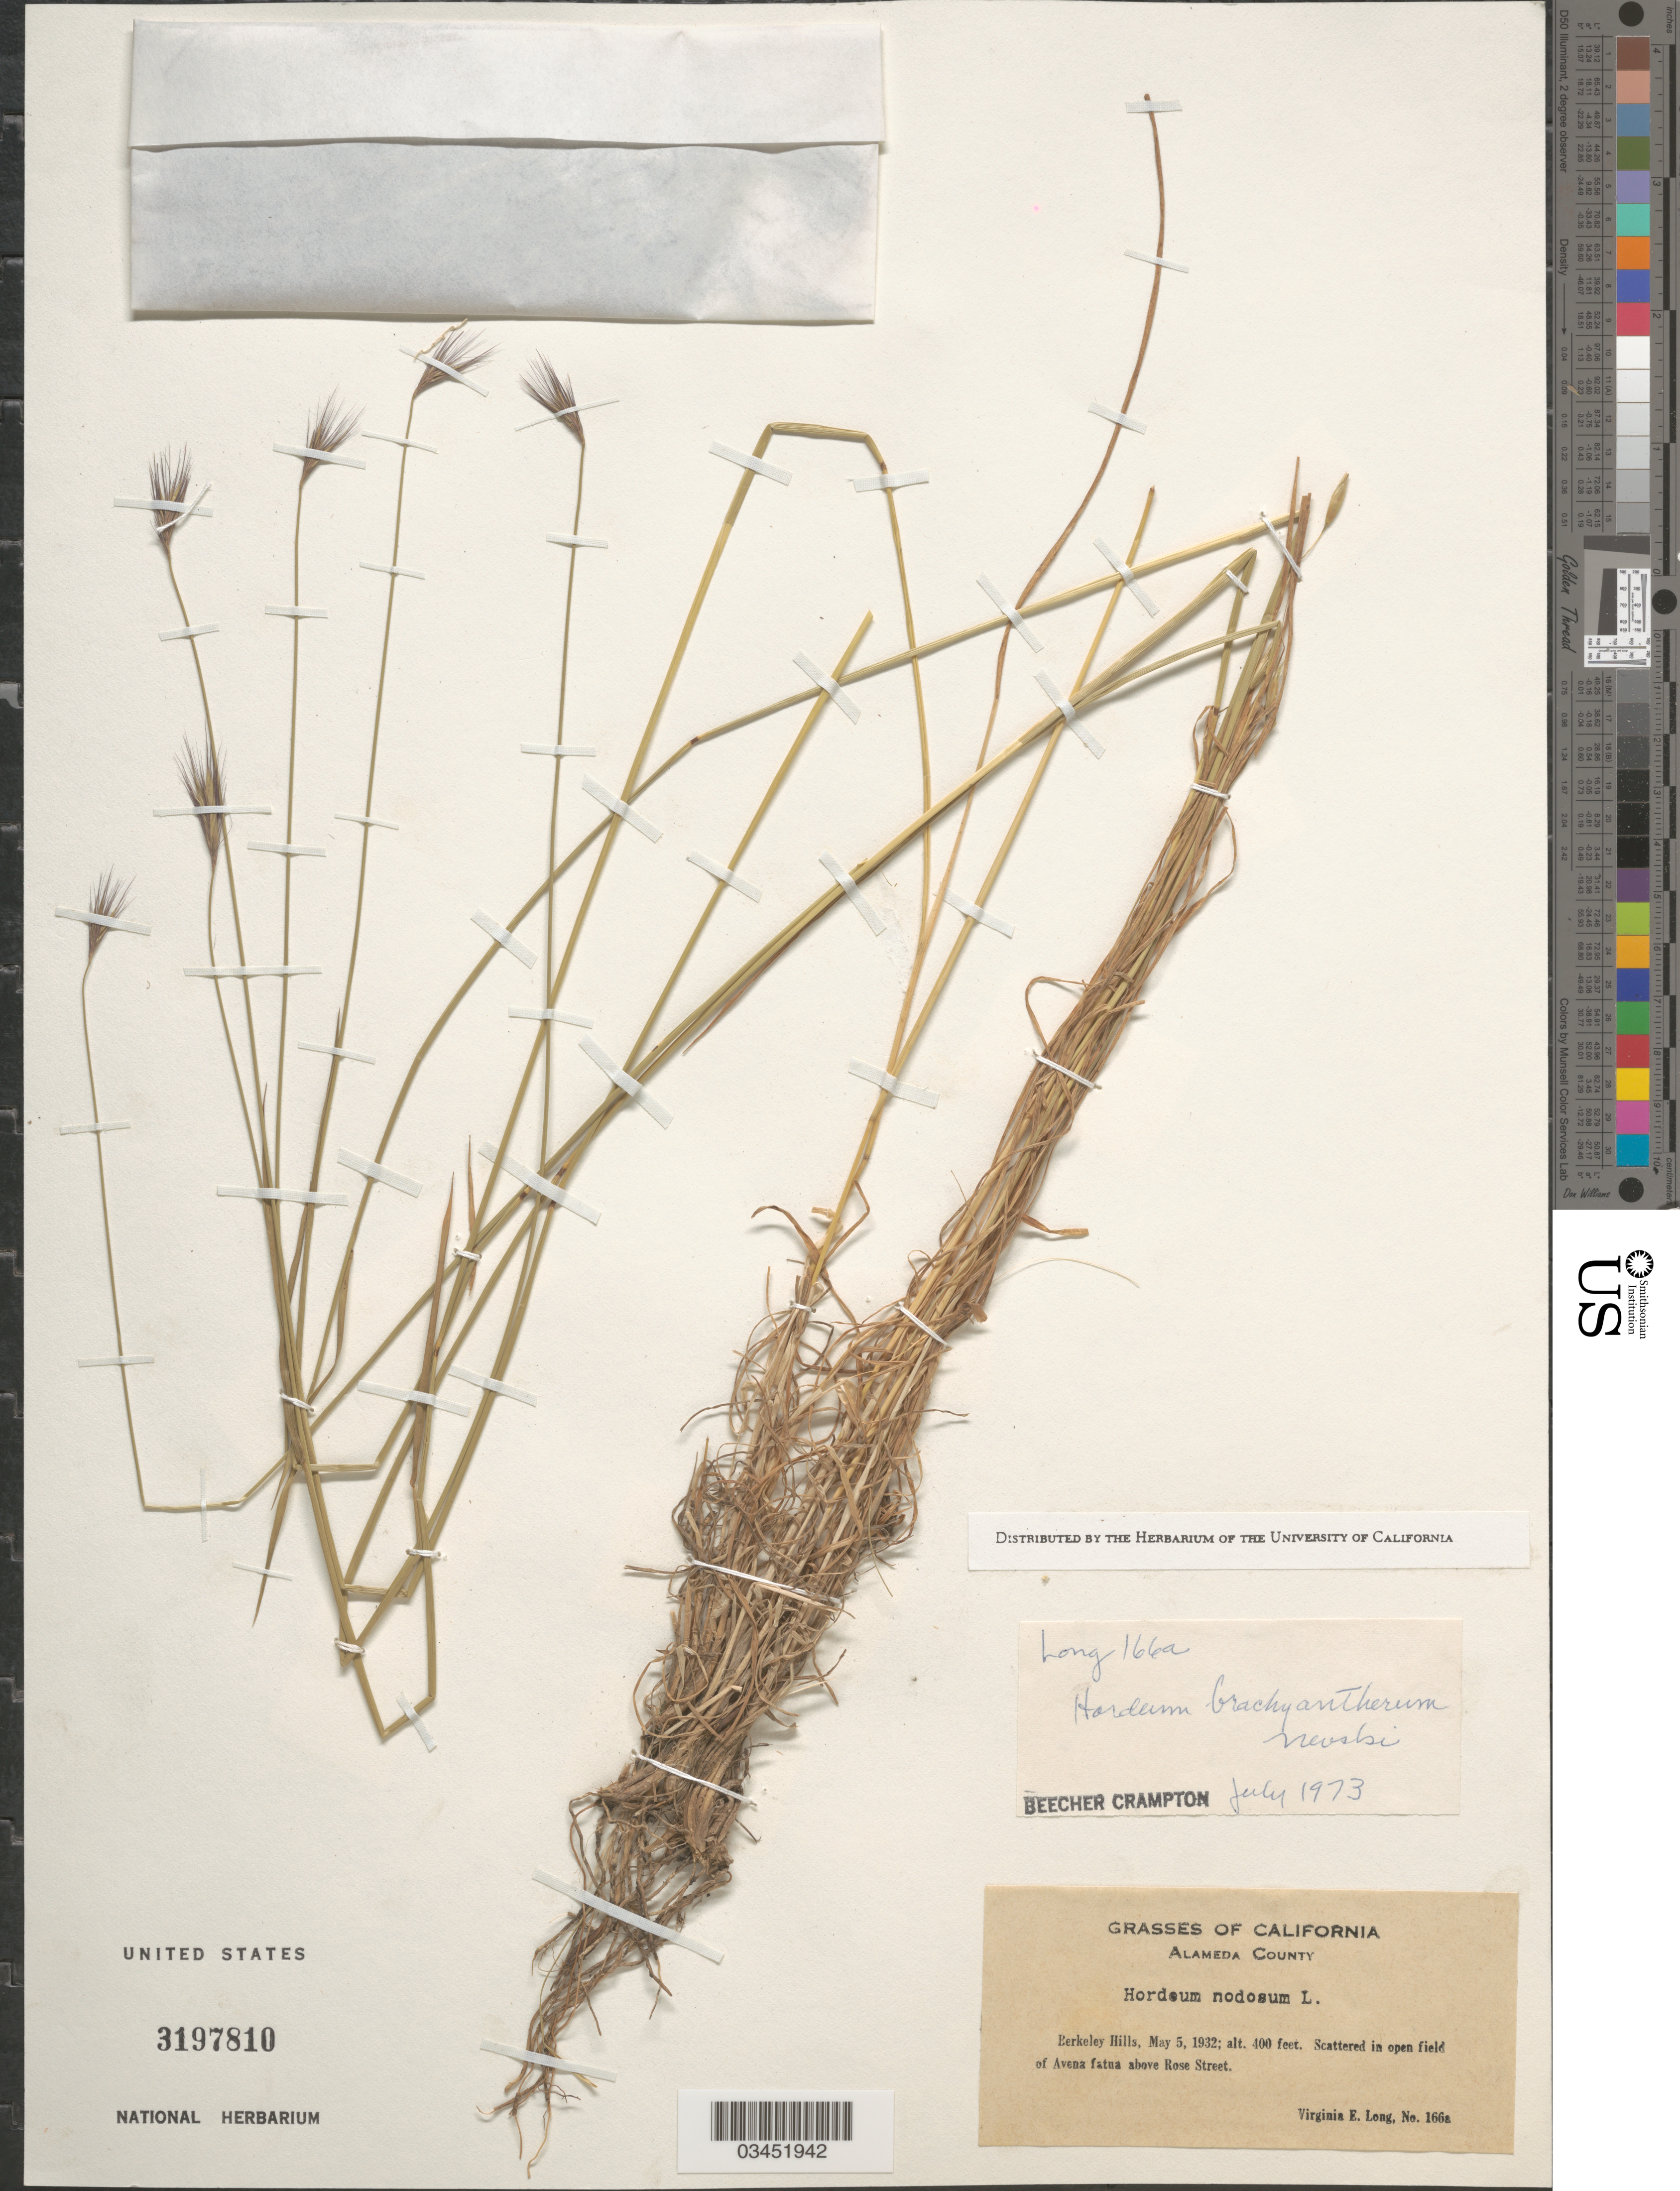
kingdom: Plantae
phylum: Tracheophyta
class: Liliopsida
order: Poales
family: Poaceae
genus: Hordeum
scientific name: Hordeum brachyantherum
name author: Nevski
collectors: V. Long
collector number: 166a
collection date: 1932-05-05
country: United States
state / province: California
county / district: Alameda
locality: Akameda County. Berkeley Hills. Scattered in open field of Avena fatua above Rose Street.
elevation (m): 122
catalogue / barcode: US 3197810